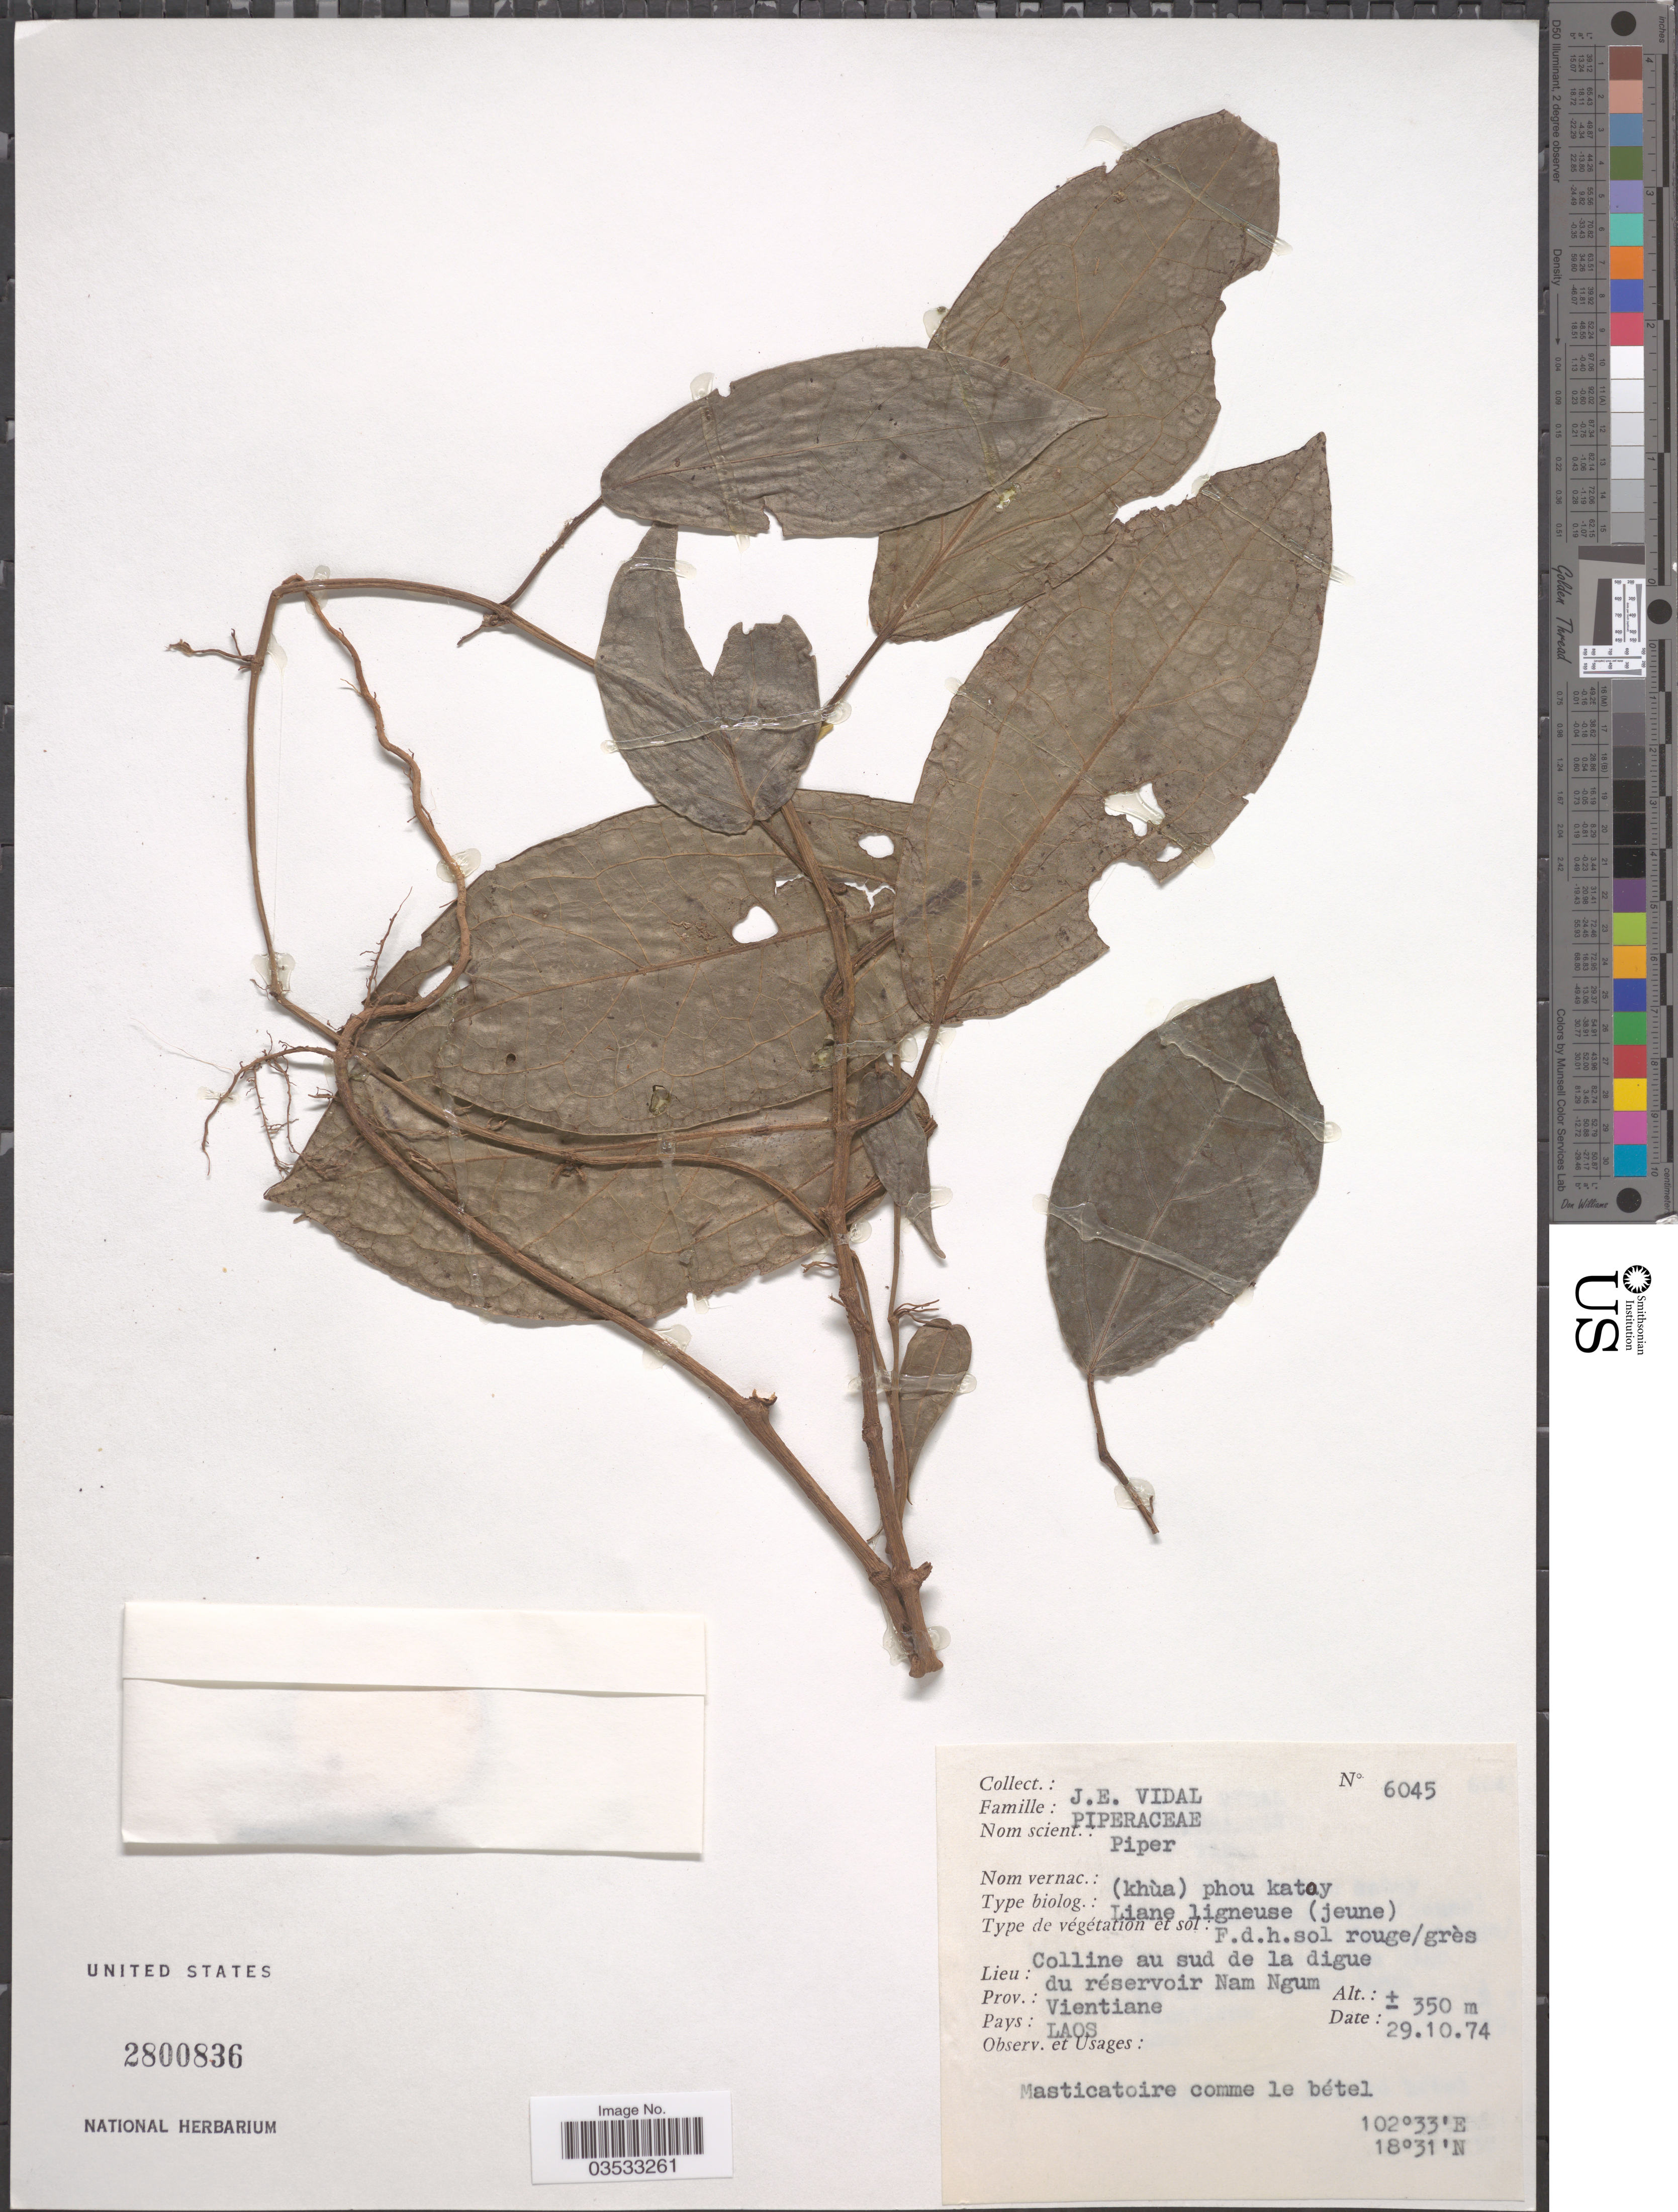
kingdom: Plantae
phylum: Tracheophyta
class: Magnoliopsida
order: Piperales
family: Piperaceae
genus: Piper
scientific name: Piper sp.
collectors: J. E. Vidal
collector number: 6045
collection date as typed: Transcribed d/m/y: 29/10/74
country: Laos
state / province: Viangchan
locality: Colline au sud de la digue du réservoir Nam Ngum. Prov.: Vientiane.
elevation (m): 350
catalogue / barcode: US 2800836